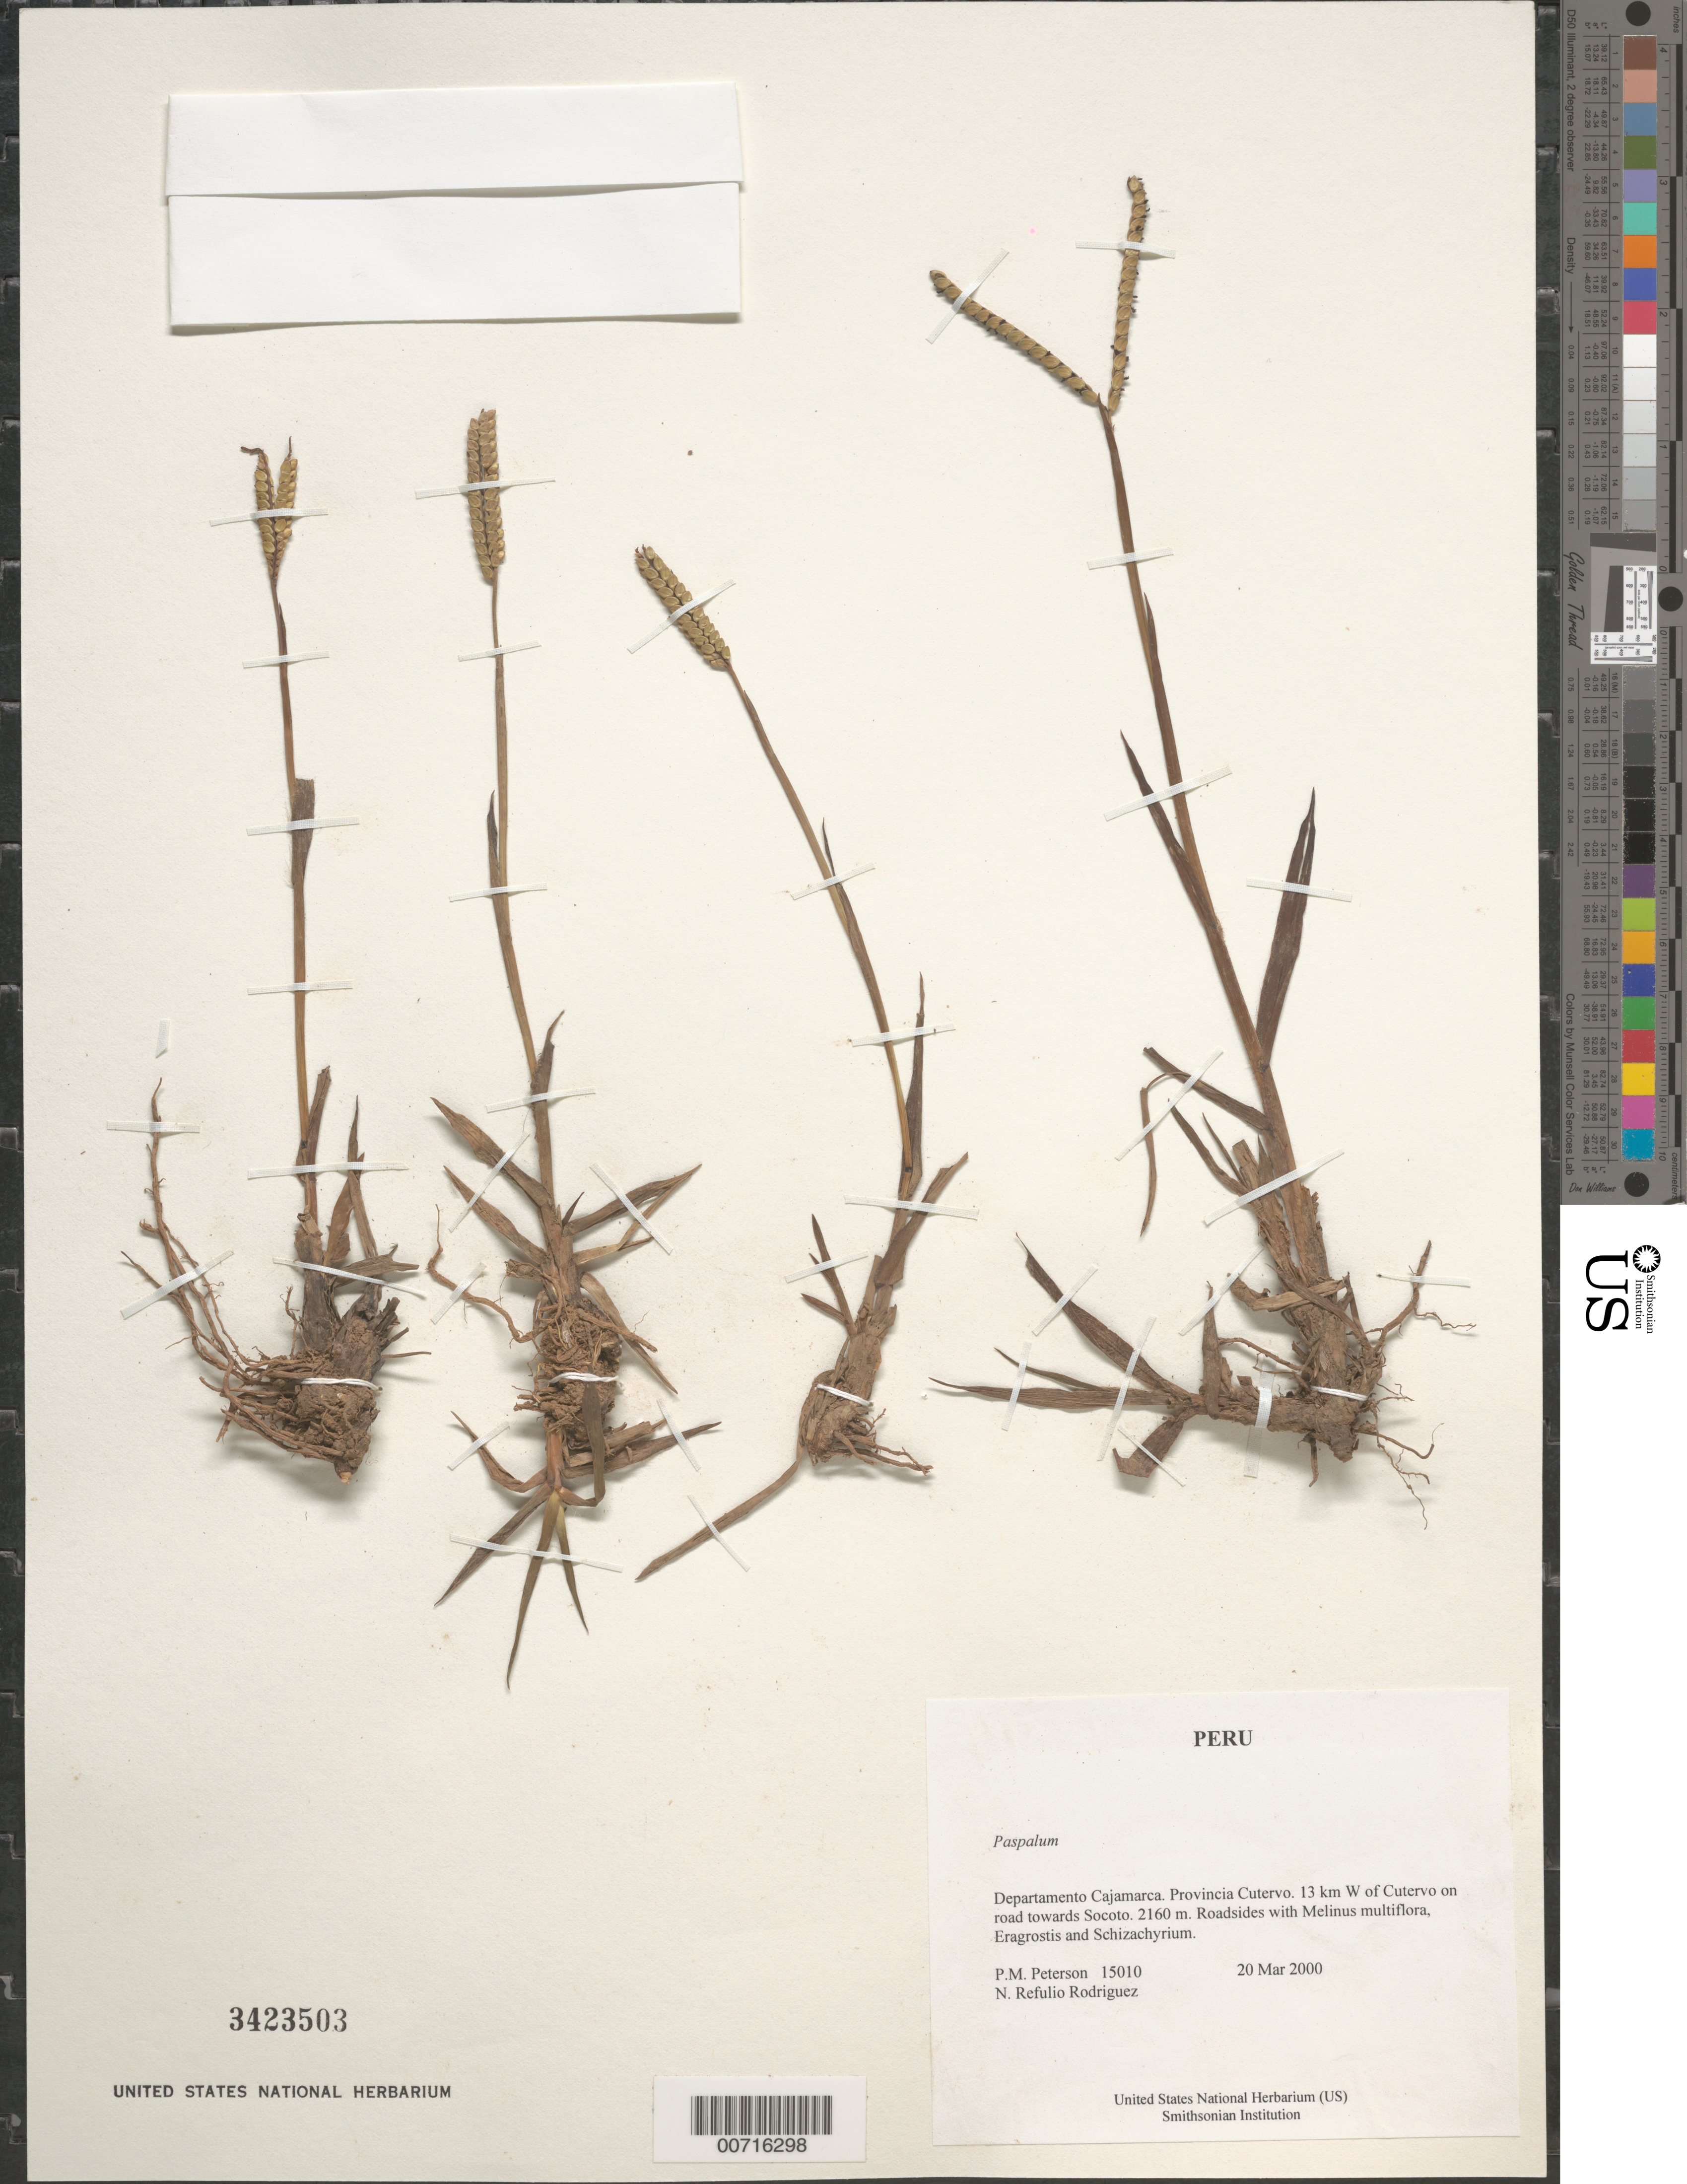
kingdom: Plantae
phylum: Tracheophyta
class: Liliopsida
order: Poales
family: Poaceae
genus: Paspalum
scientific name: Paspalum sp.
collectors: P. M. Peterson & N. Refulio-Rodríguez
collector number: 15010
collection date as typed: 20 Mar 2000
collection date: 2000-03-20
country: Peru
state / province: Cajamarca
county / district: Cutervo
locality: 13 km W of Cutervo on road towards Socoto.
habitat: Roadsides with Melinus multiflora, Eragrostis and Schizachyrium.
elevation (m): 2160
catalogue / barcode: US 3423503